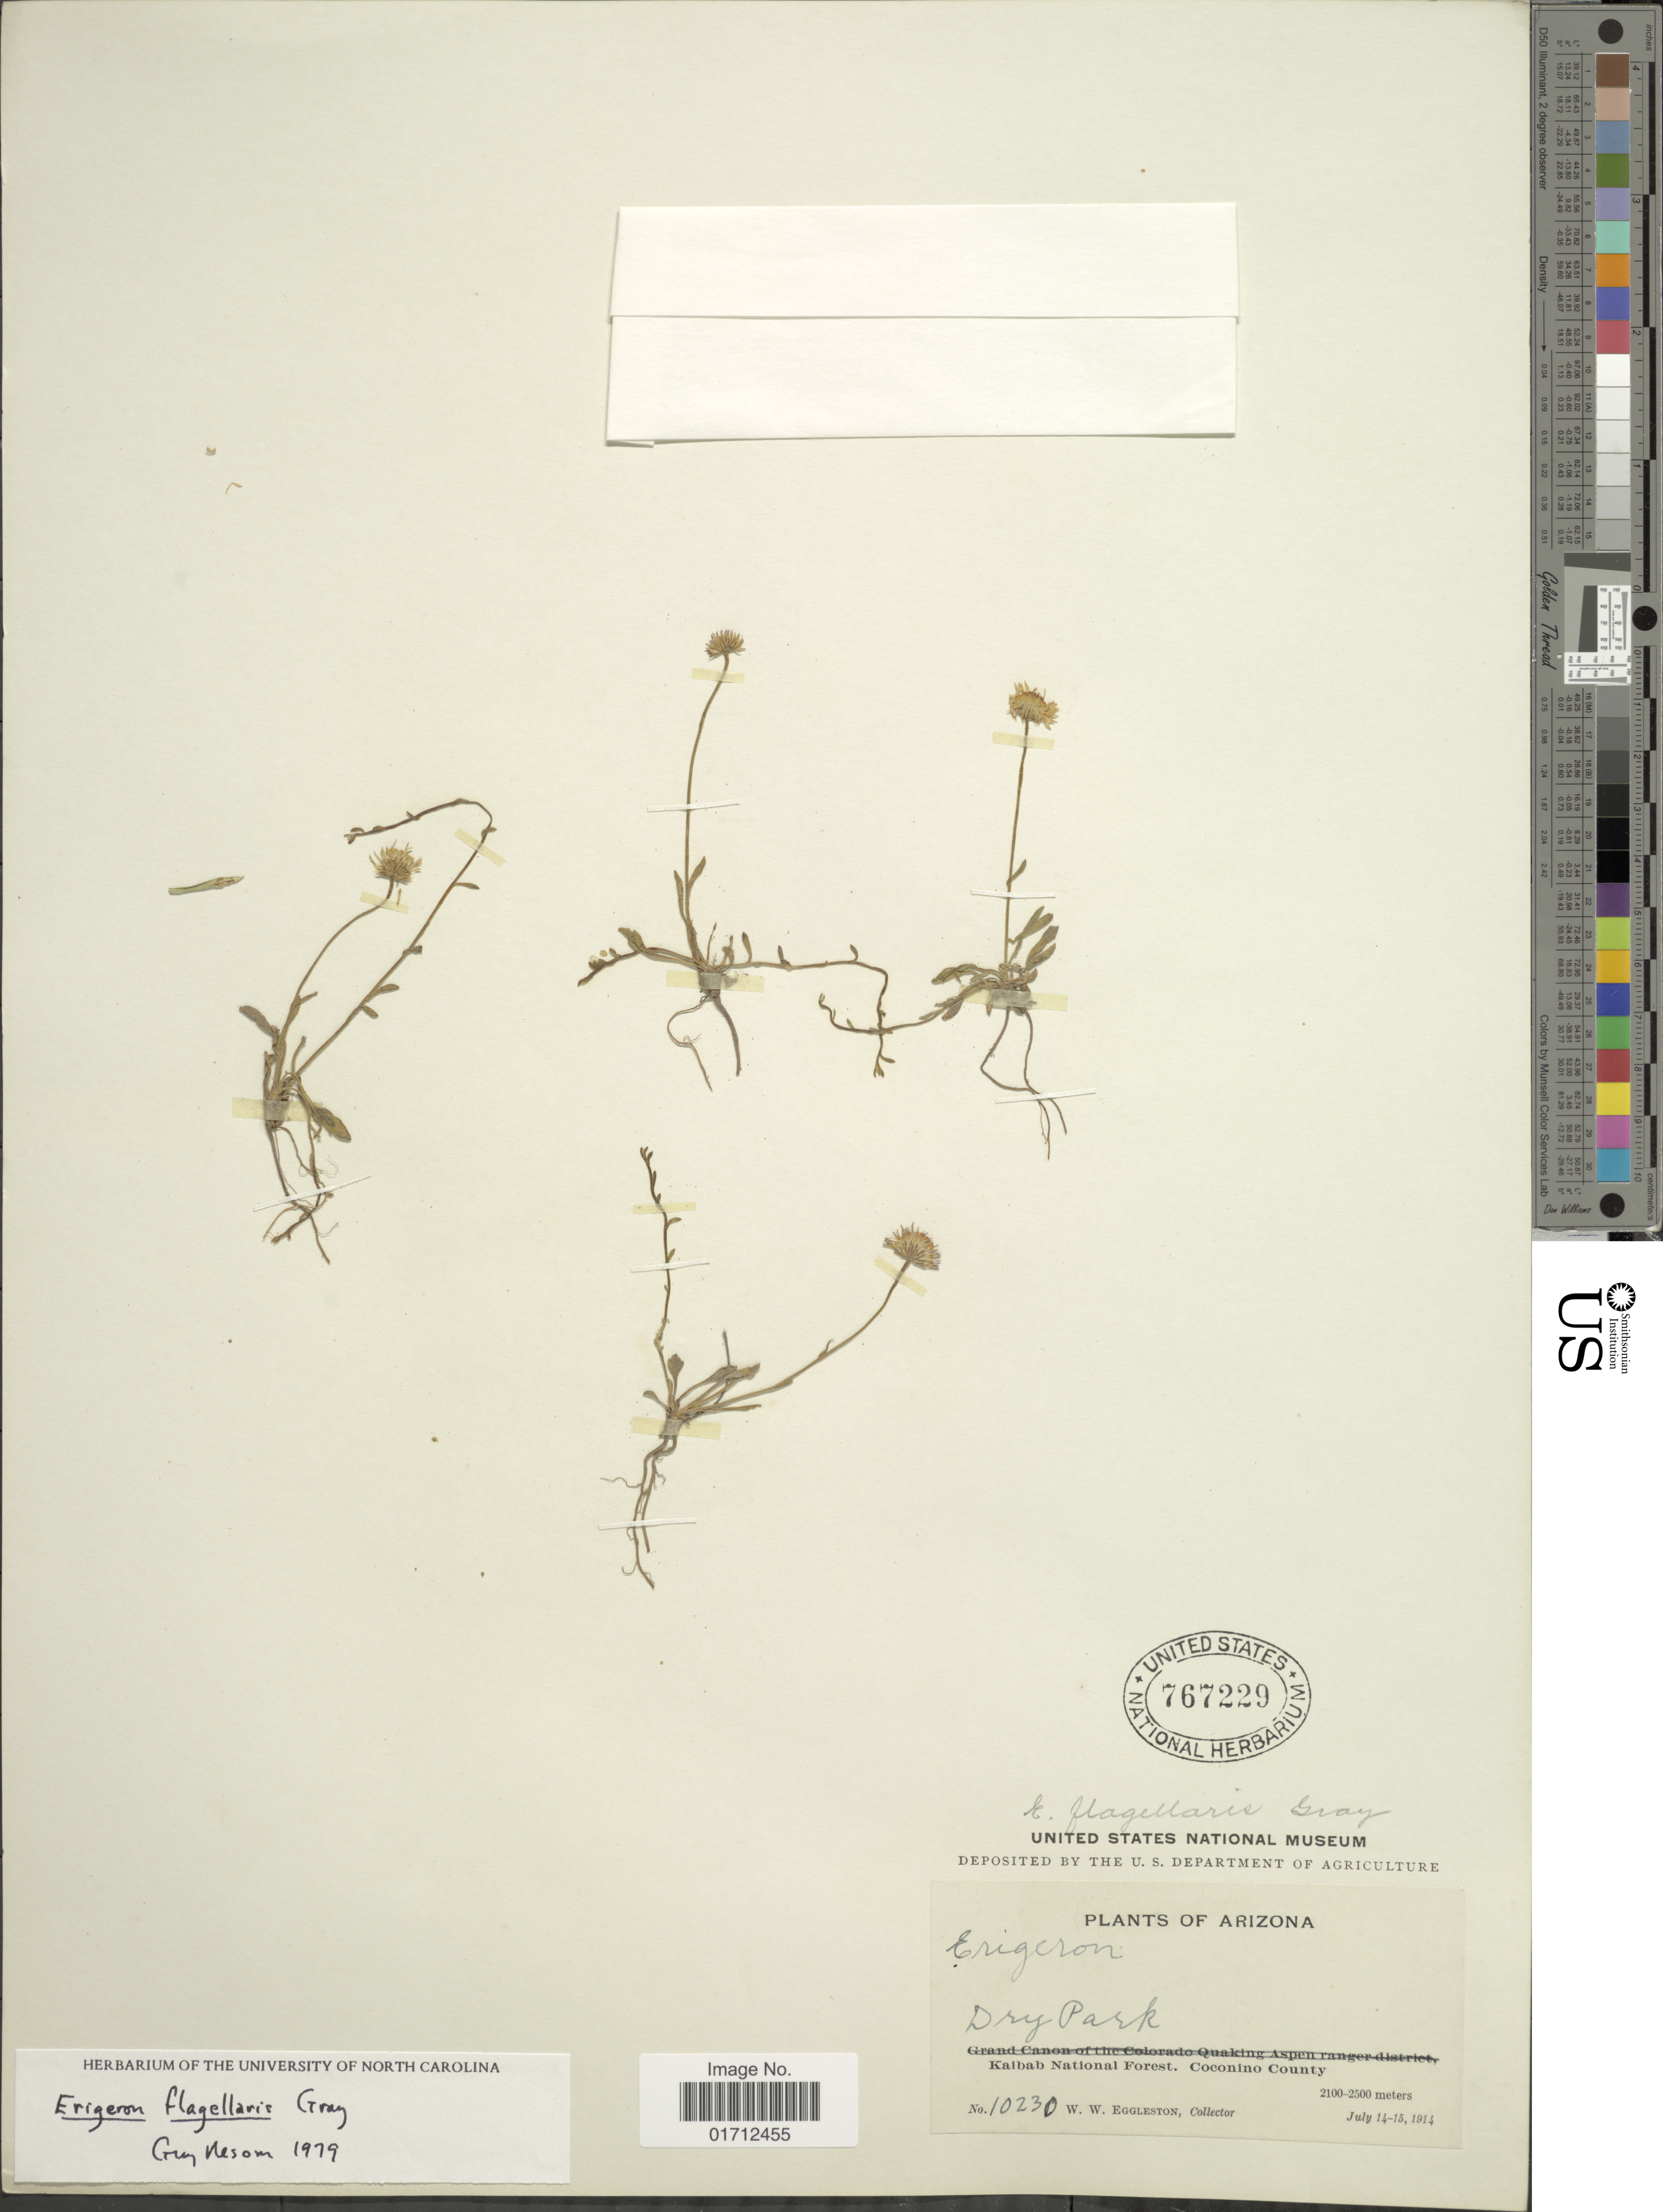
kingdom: Plantae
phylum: Tracheophyta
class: Magnoliopsida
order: Asterales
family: Asteraceae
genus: Erigeron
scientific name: Erigeron flagellaris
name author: A. Gray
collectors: W. W. Eggleston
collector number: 10230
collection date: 1914-07-14/1914-07-15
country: United States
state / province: Arizona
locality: Kaibab National Forest, Coconino County.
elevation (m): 2100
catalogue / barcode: US 767229